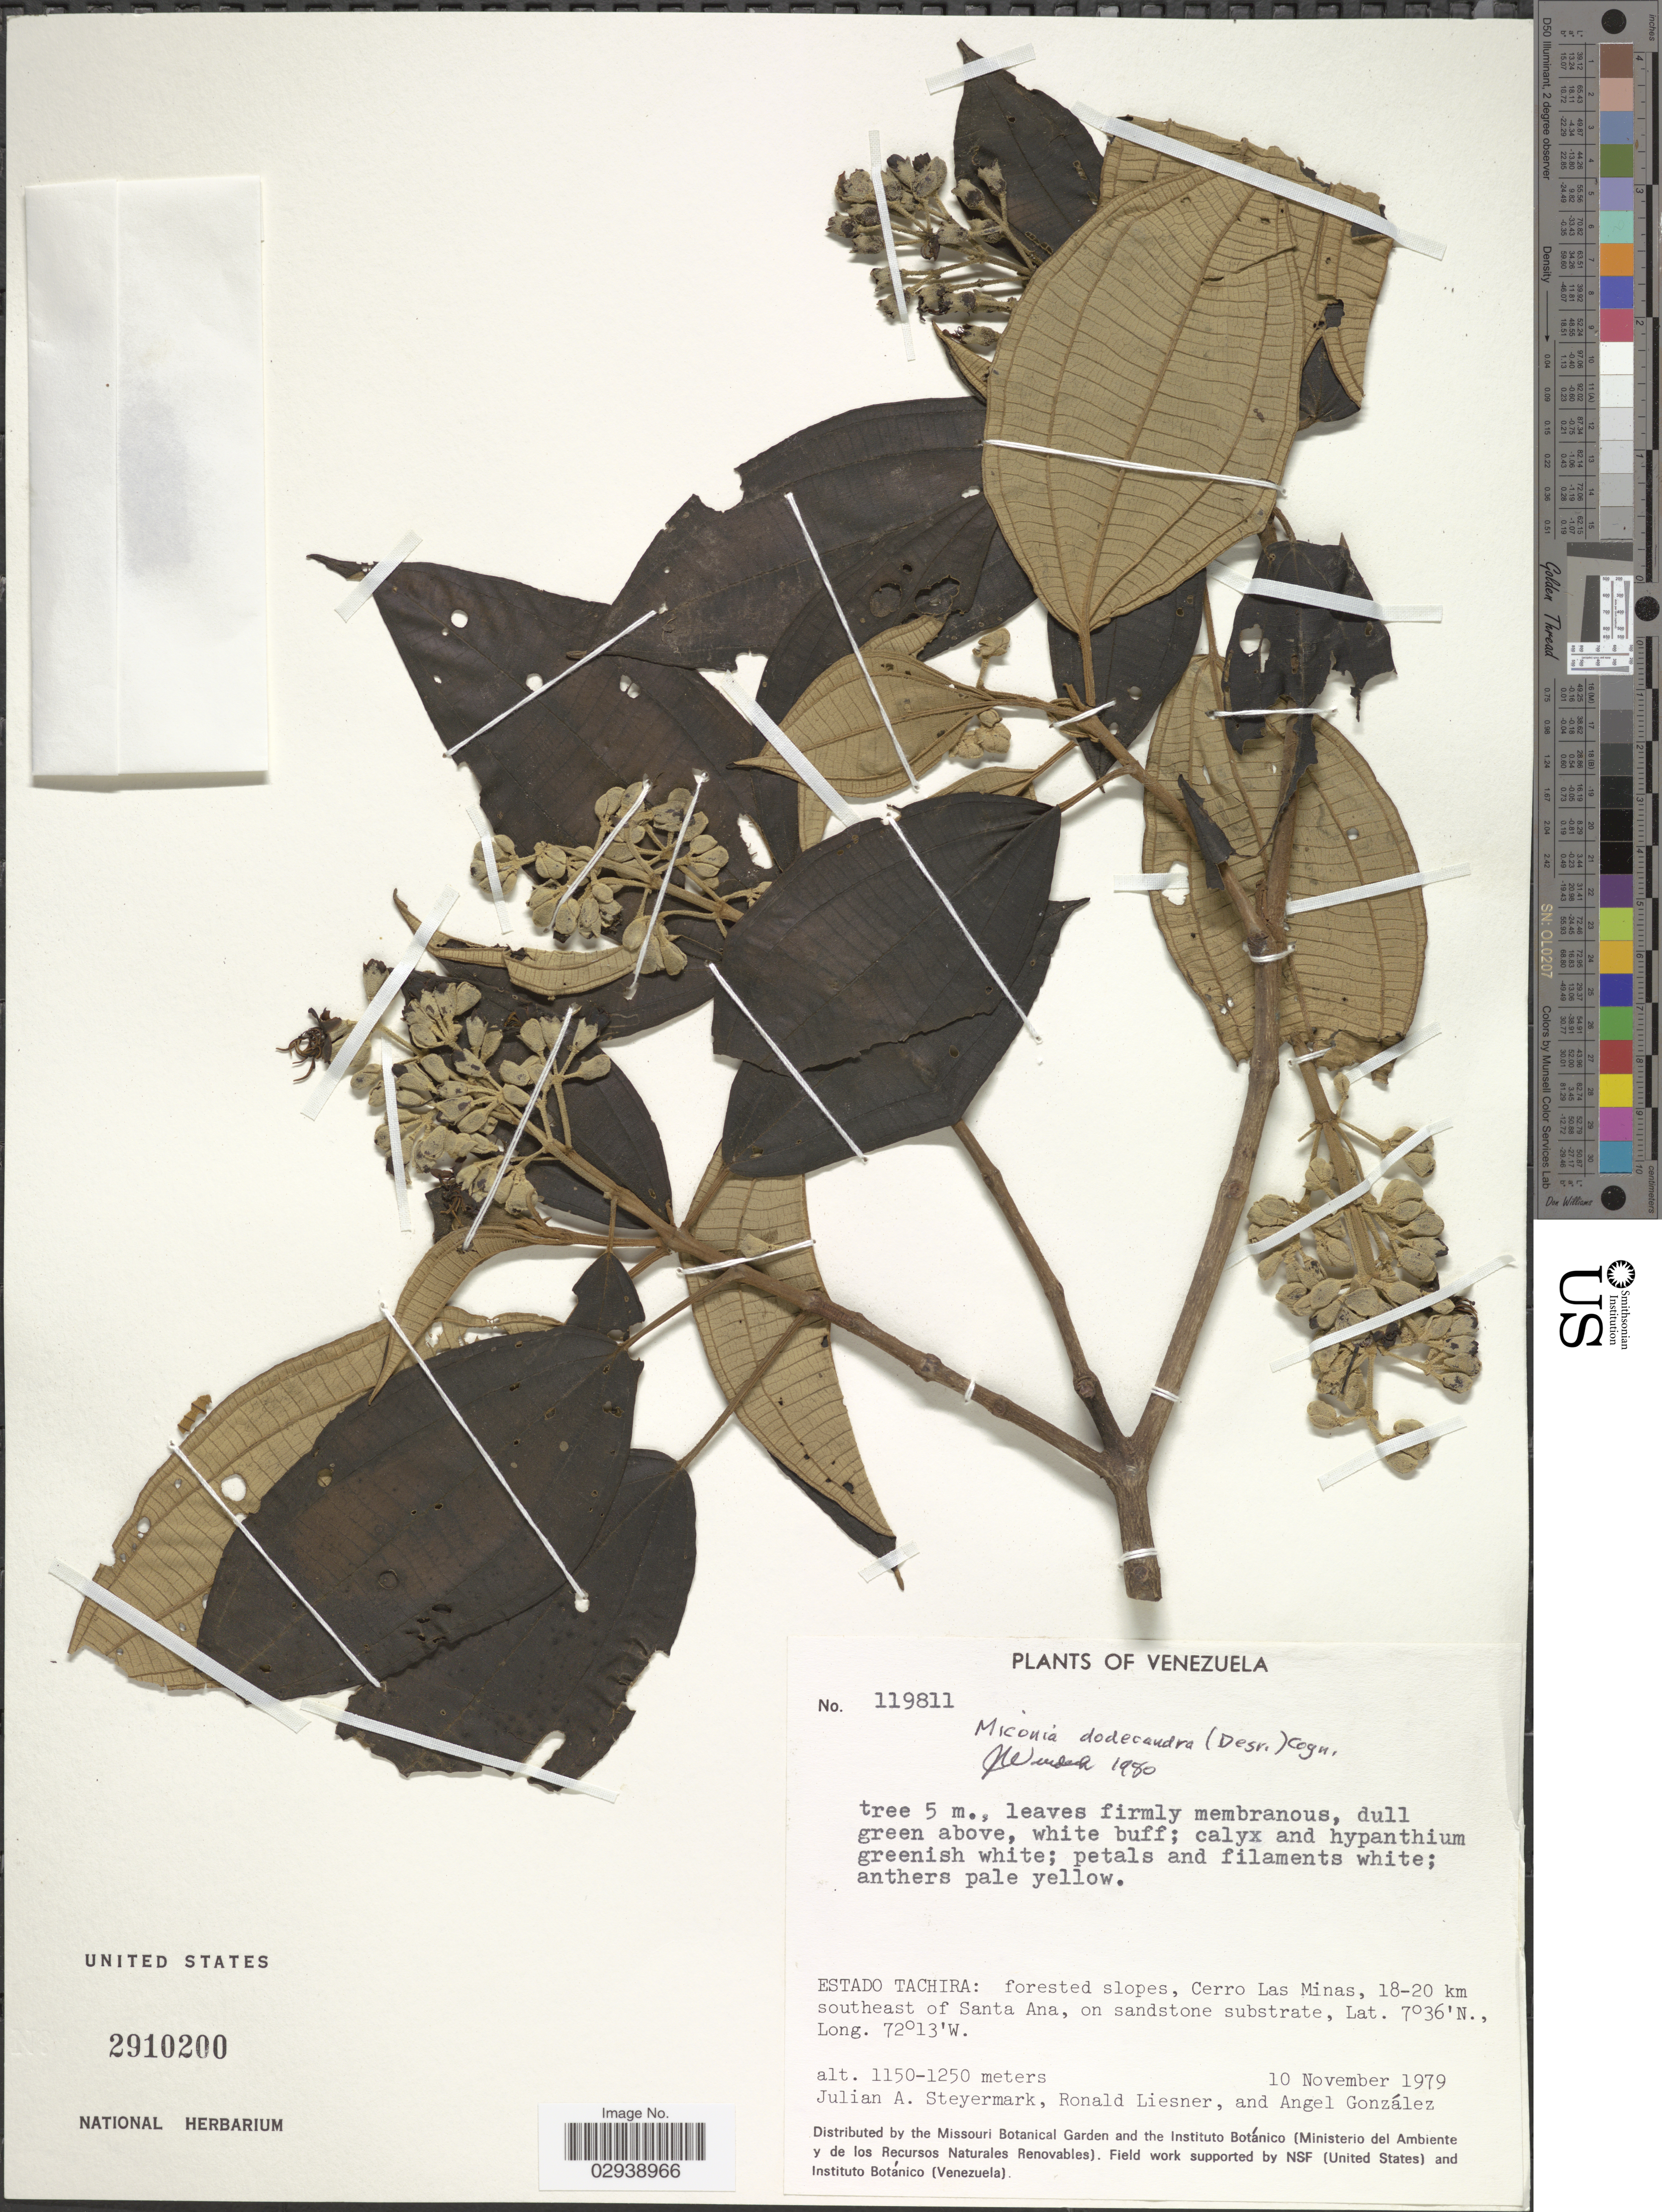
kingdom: Plantae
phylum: Tracheophyta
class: Magnoliopsida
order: Myrtales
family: Melastomataceae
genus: Miconia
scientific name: Miconia dodecandra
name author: Cogn.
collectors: J. Steyermark, R. L. Liesner & A. C. González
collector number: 119811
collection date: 1979-11-10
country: Venezuela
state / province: Tachira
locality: Forested slopes, Cerro Las Minas, 18-20 km southeast of Santa Ana.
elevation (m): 1150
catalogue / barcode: US 2910200